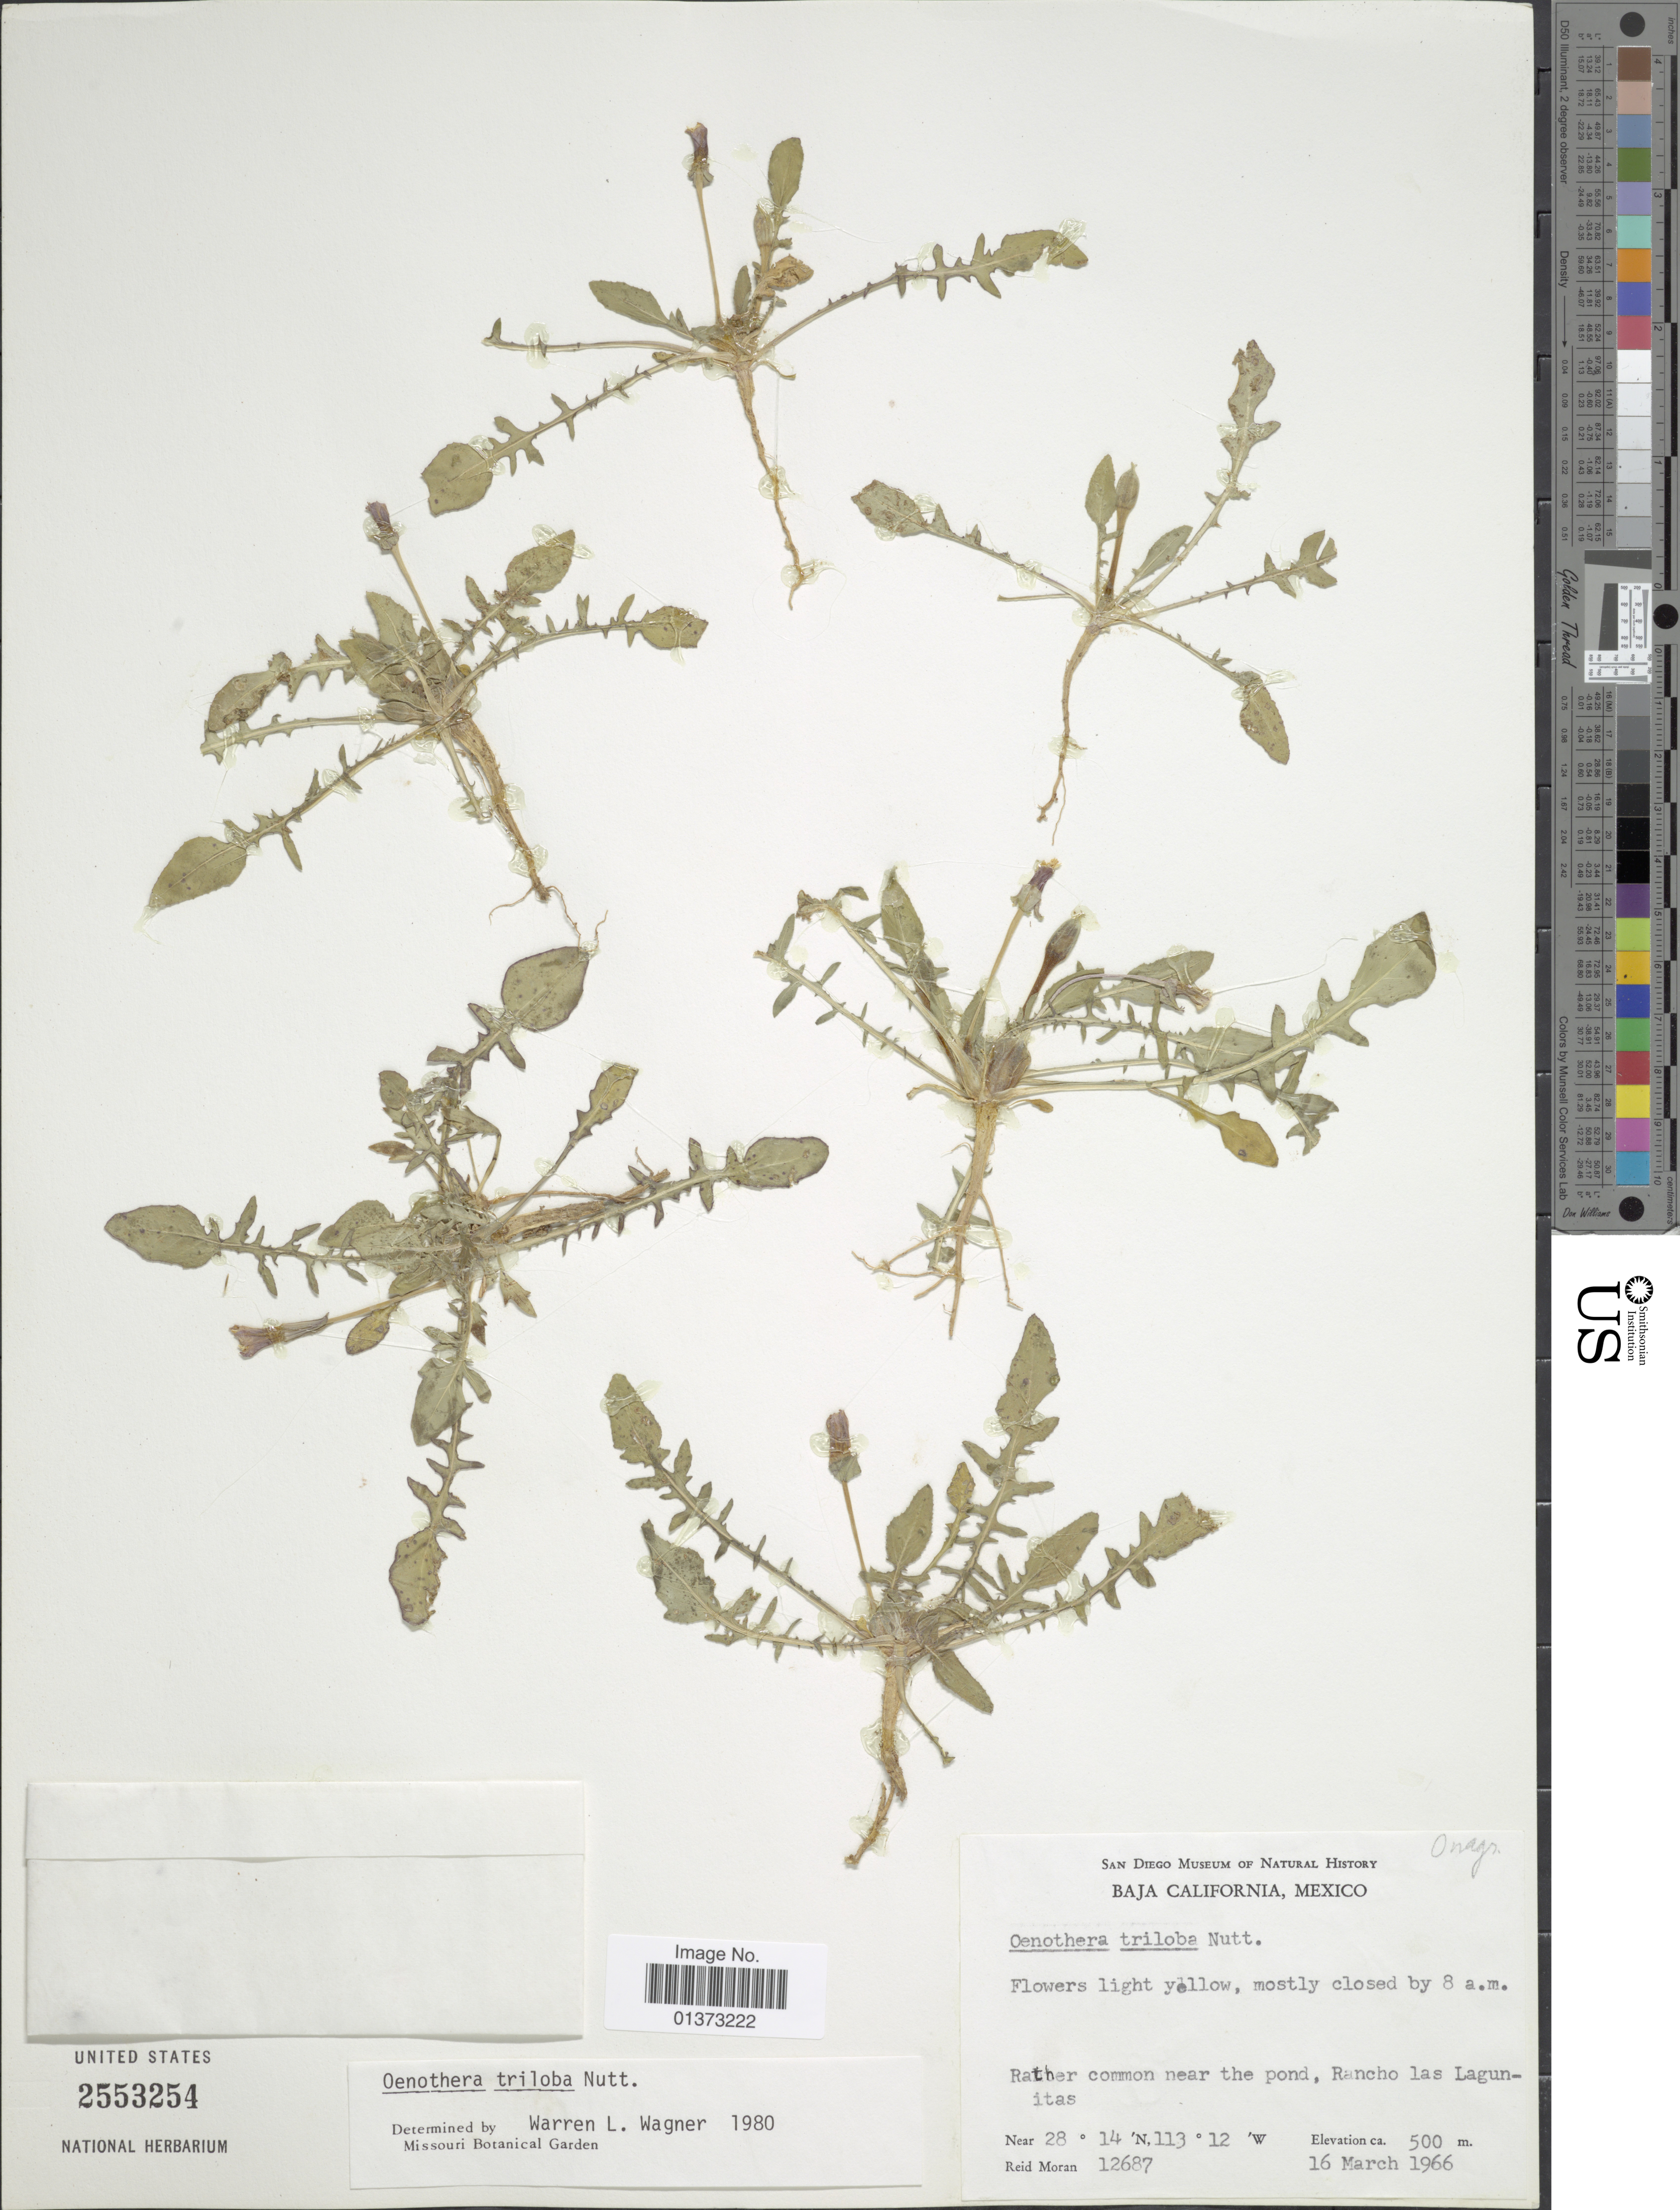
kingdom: Plantae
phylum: Tracheophyta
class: Magnoliopsida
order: Myrtales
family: Onagraceae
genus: Oenothera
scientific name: Oenothera triloba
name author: Nutt.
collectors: R. Moran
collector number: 12687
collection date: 1966-03-16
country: Mexico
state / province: Baja California Norte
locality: Rather common near the pond, Rancho Las Lagunitas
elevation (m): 500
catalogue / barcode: US 2553254